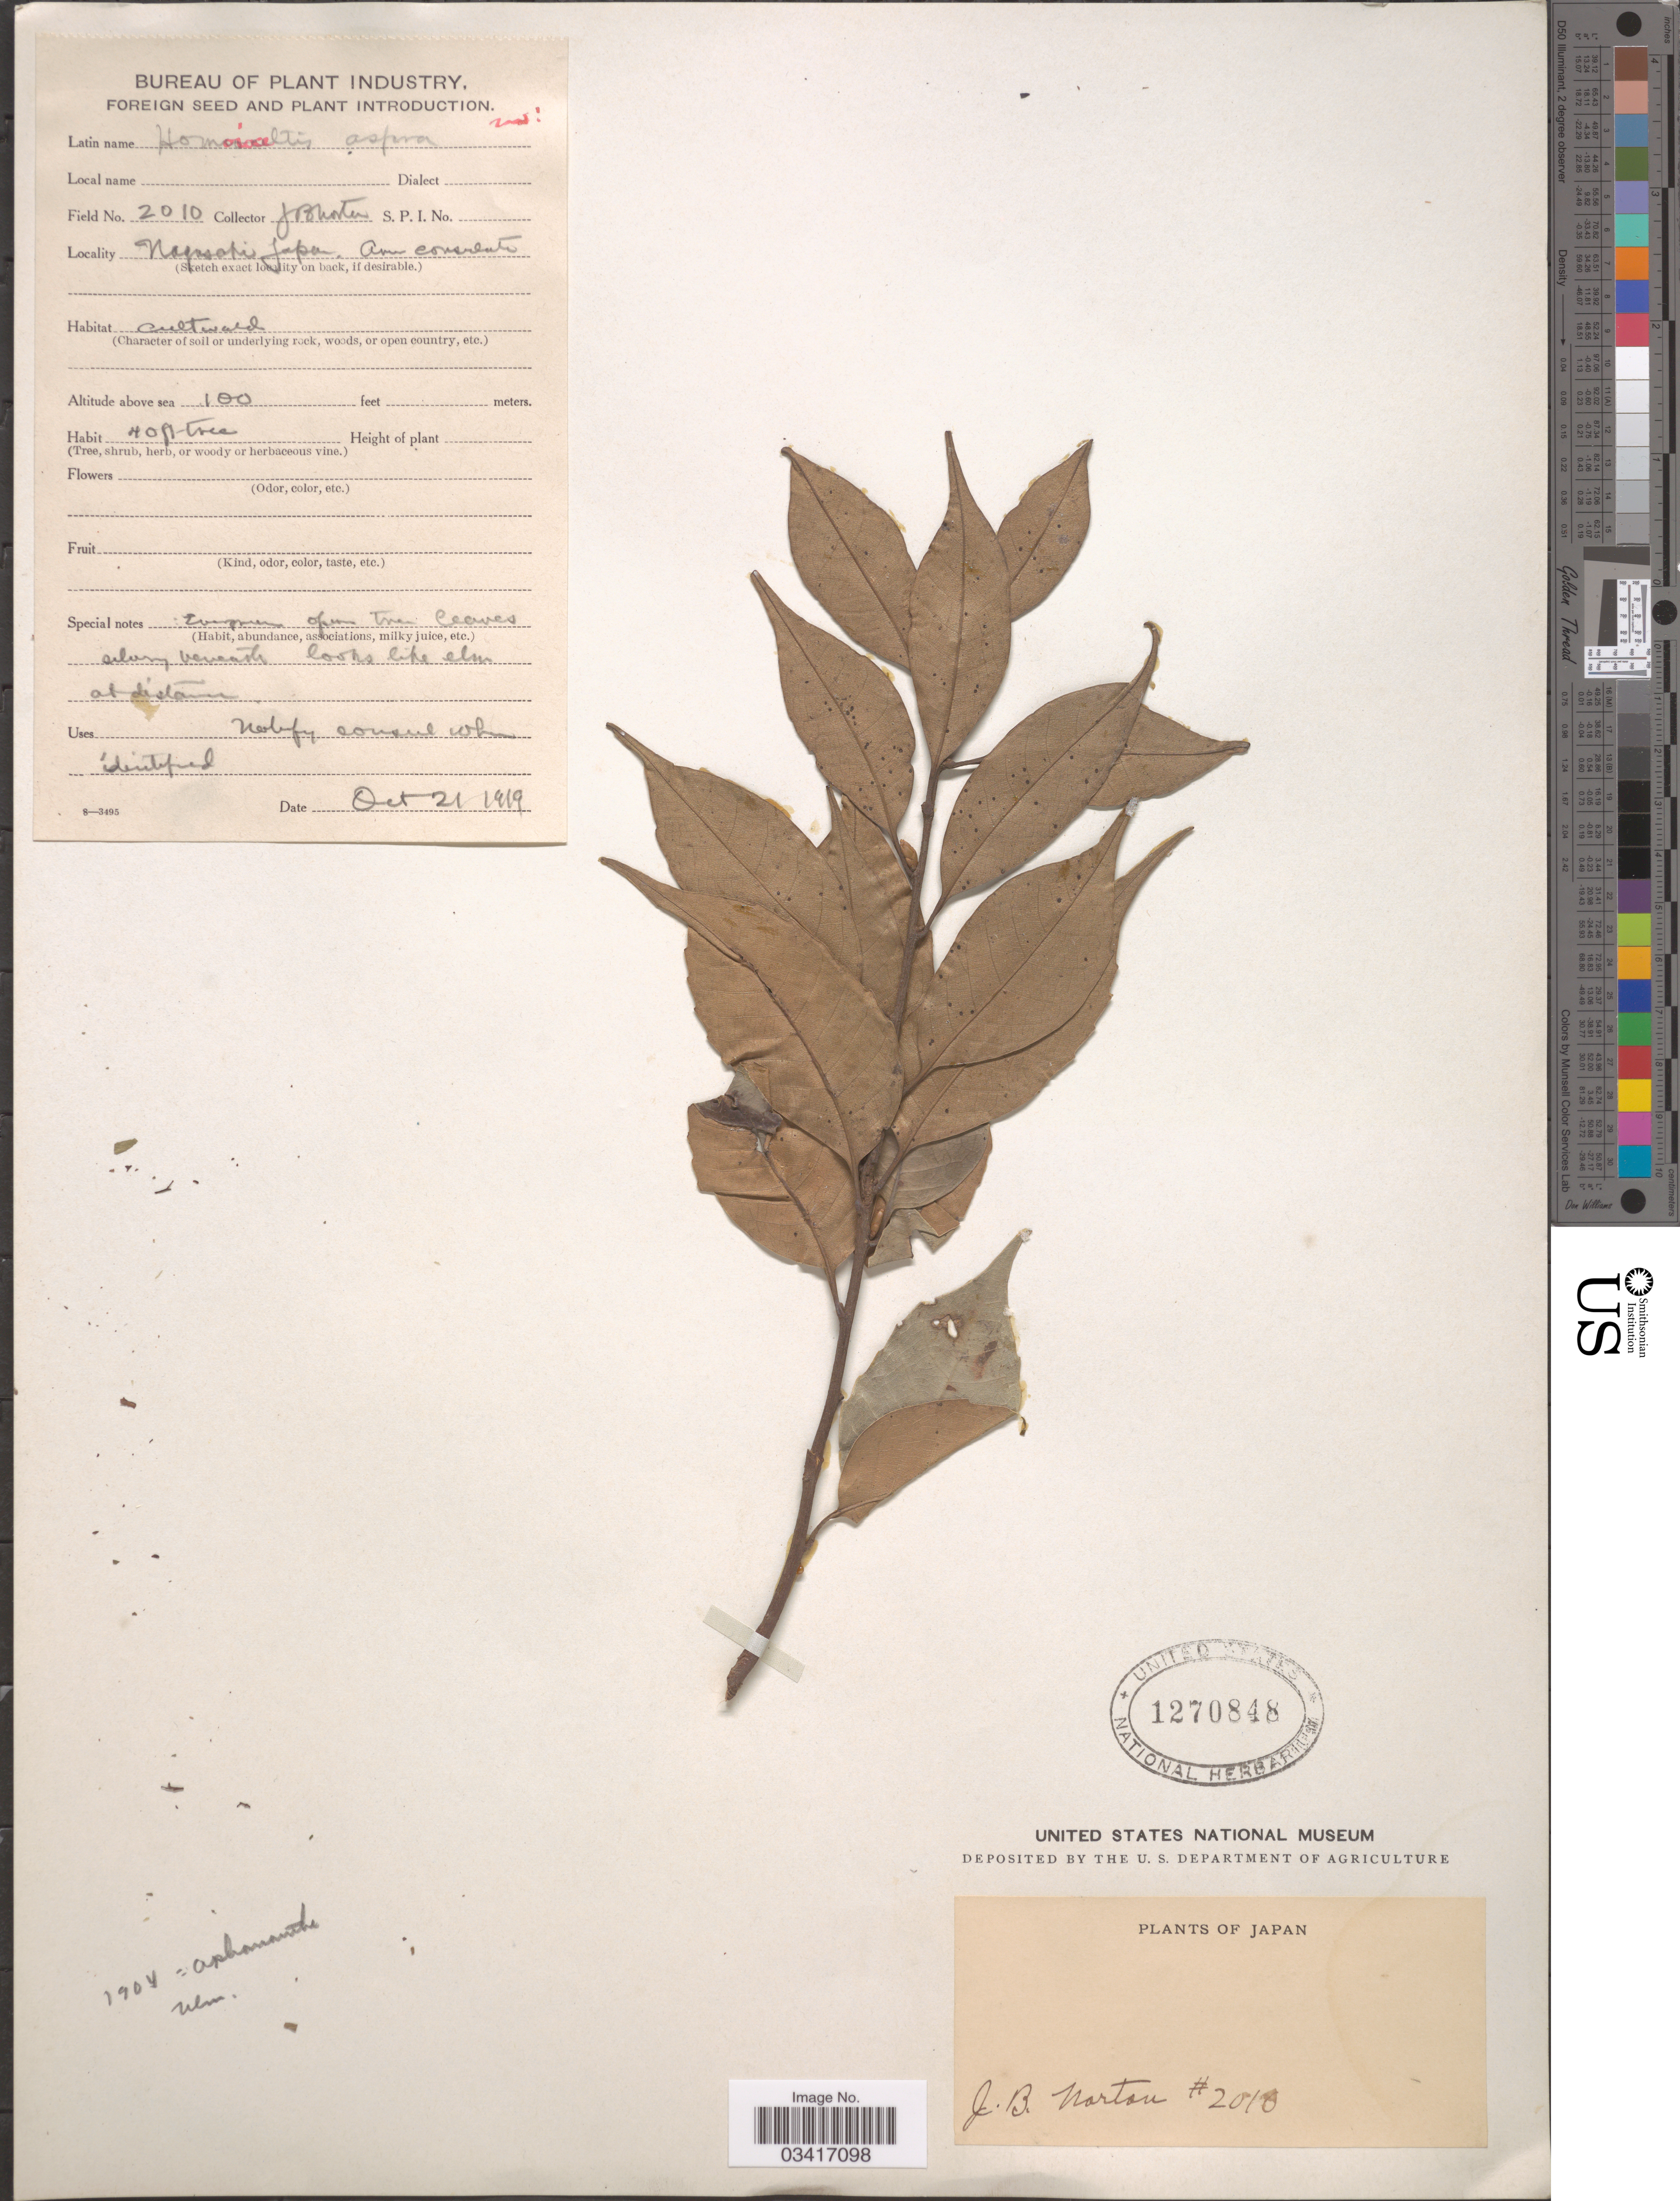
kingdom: Plantae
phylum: Tracheophyta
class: Magnoliopsida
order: Rosales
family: Cannabaceae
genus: Aphananthe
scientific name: Aphananthe aspera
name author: Planch.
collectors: J. B. Norton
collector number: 2010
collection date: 1919-10-21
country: Japan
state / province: Nagasaki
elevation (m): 30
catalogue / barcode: US 1270848